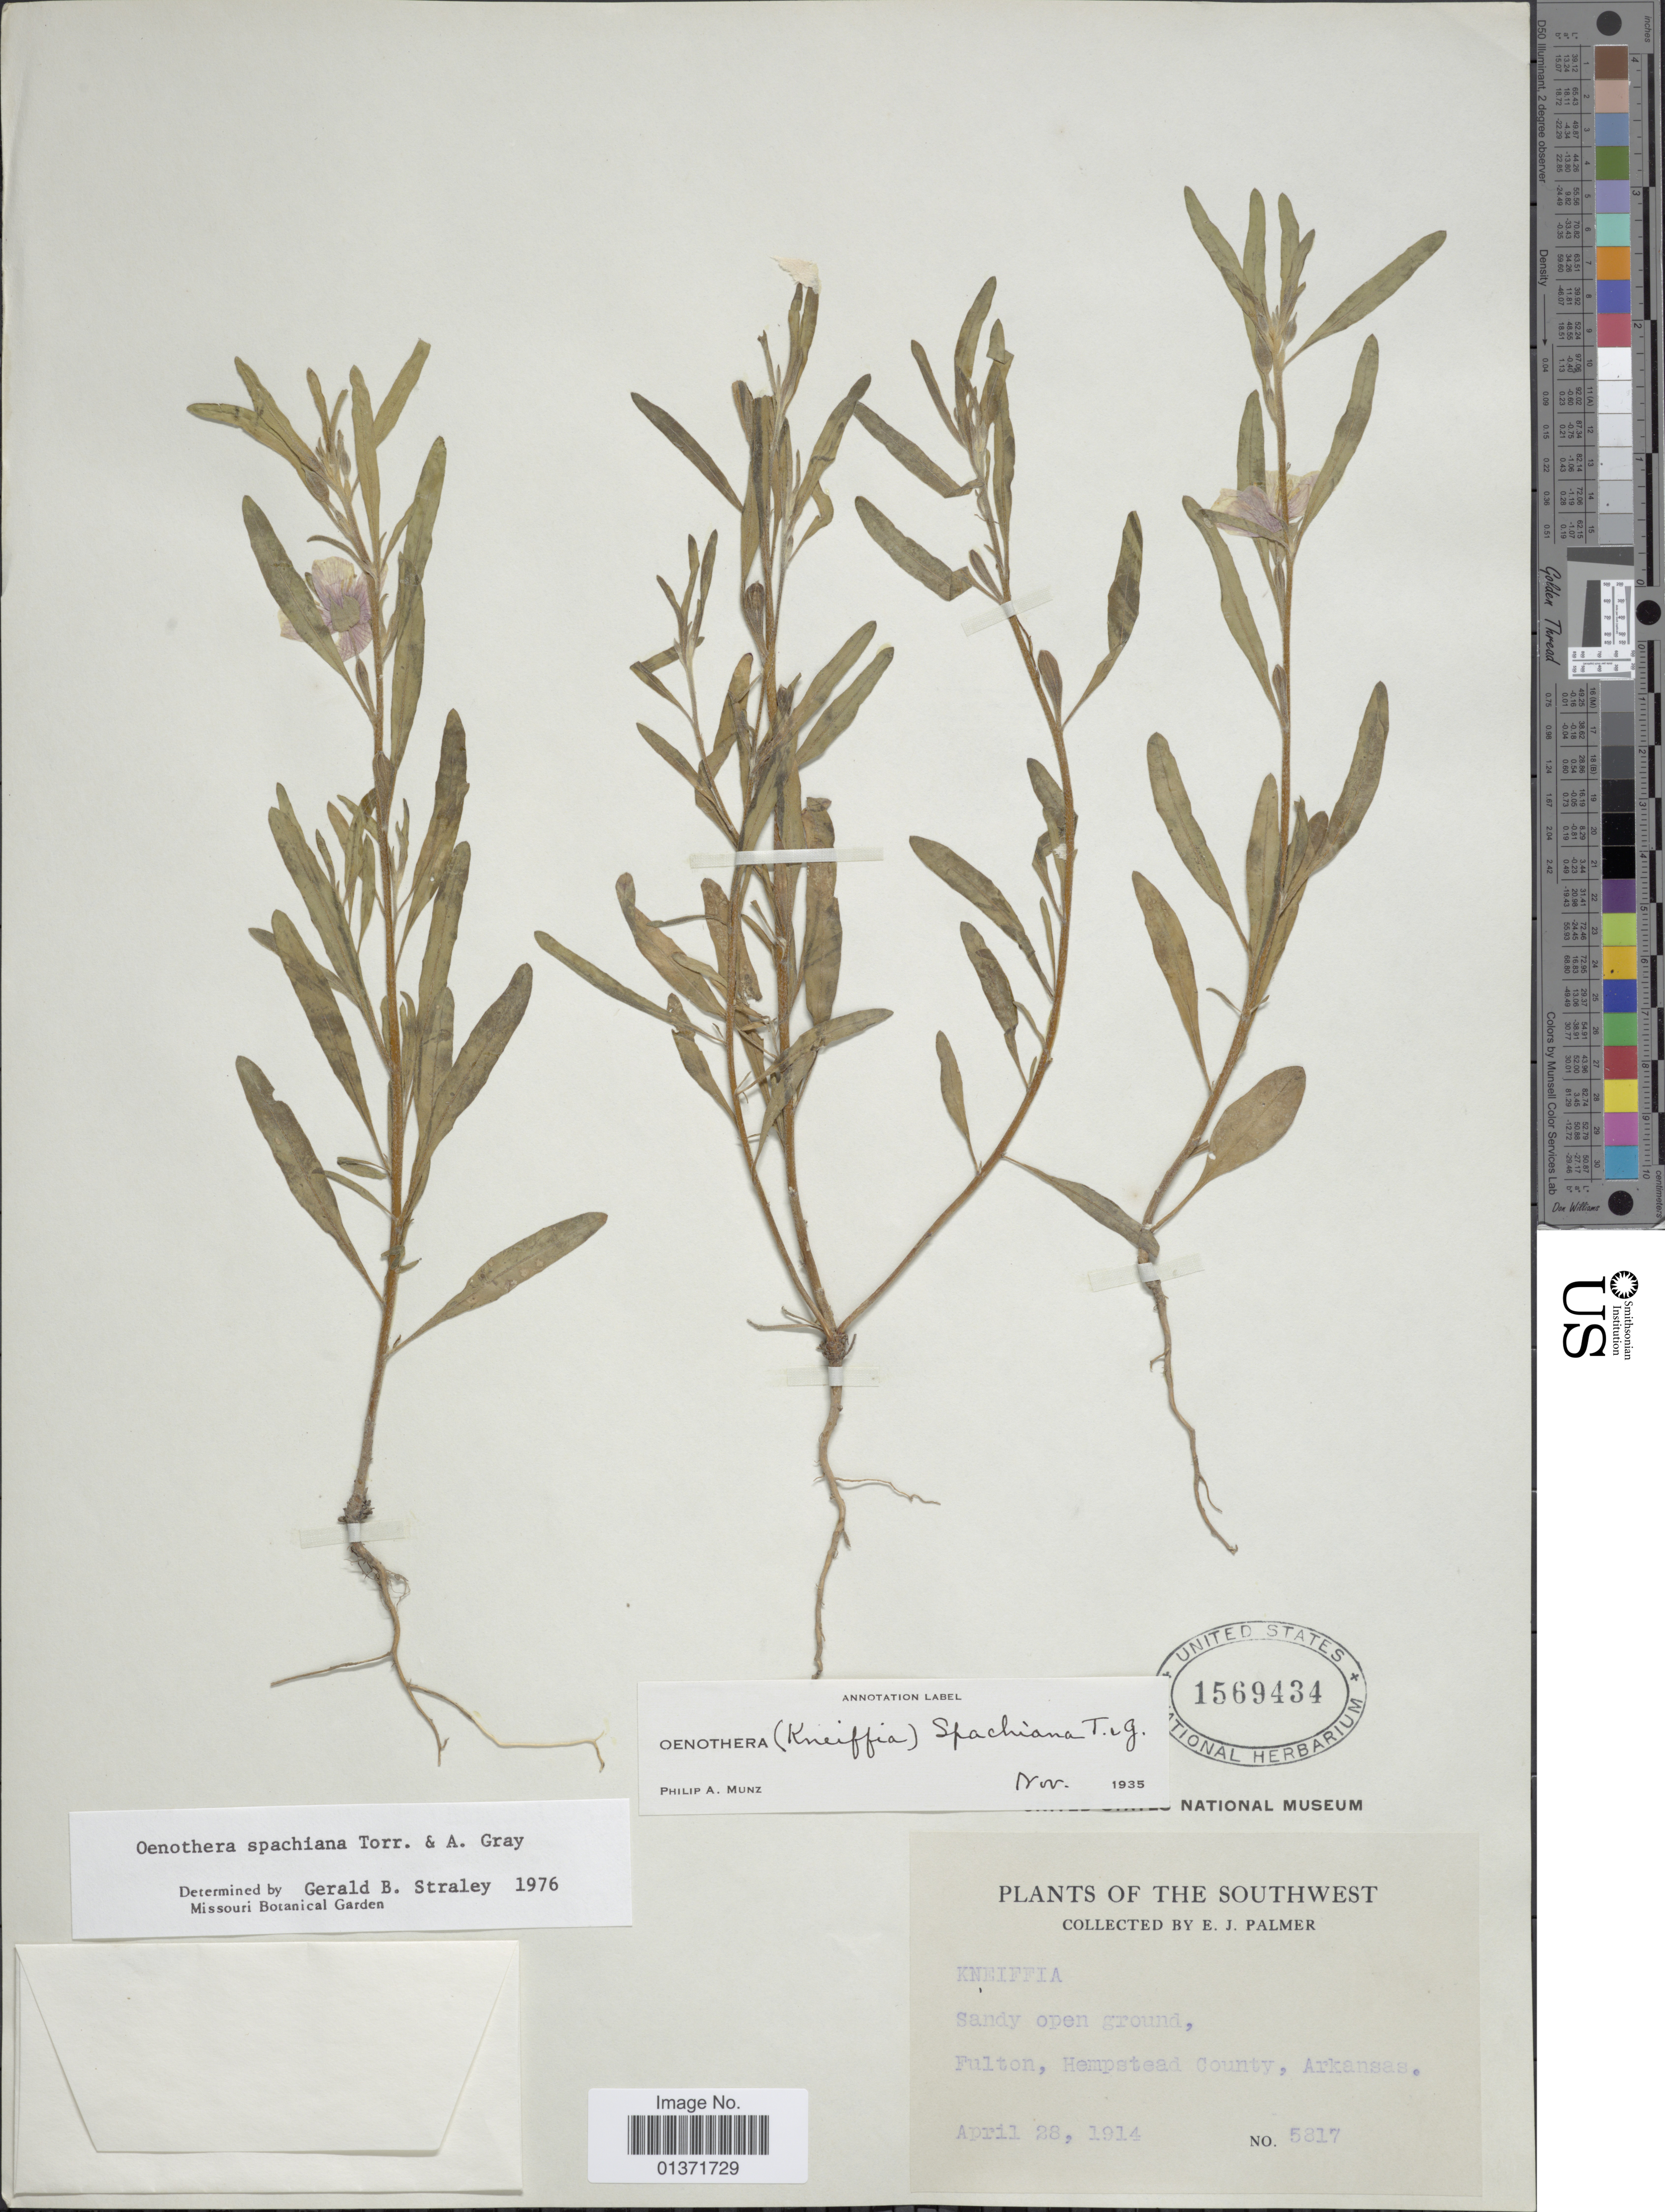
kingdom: Plantae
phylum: Tracheophyta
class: Magnoliopsida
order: Myrtales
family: Onagraceae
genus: Oenothera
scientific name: Oenothera spachiana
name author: Torr. & A. Gray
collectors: E. J. Palmer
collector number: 5817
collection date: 1914-04-28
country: United States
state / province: Arkansas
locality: Southwest, Fulton, Hempstead County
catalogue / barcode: US 1569434